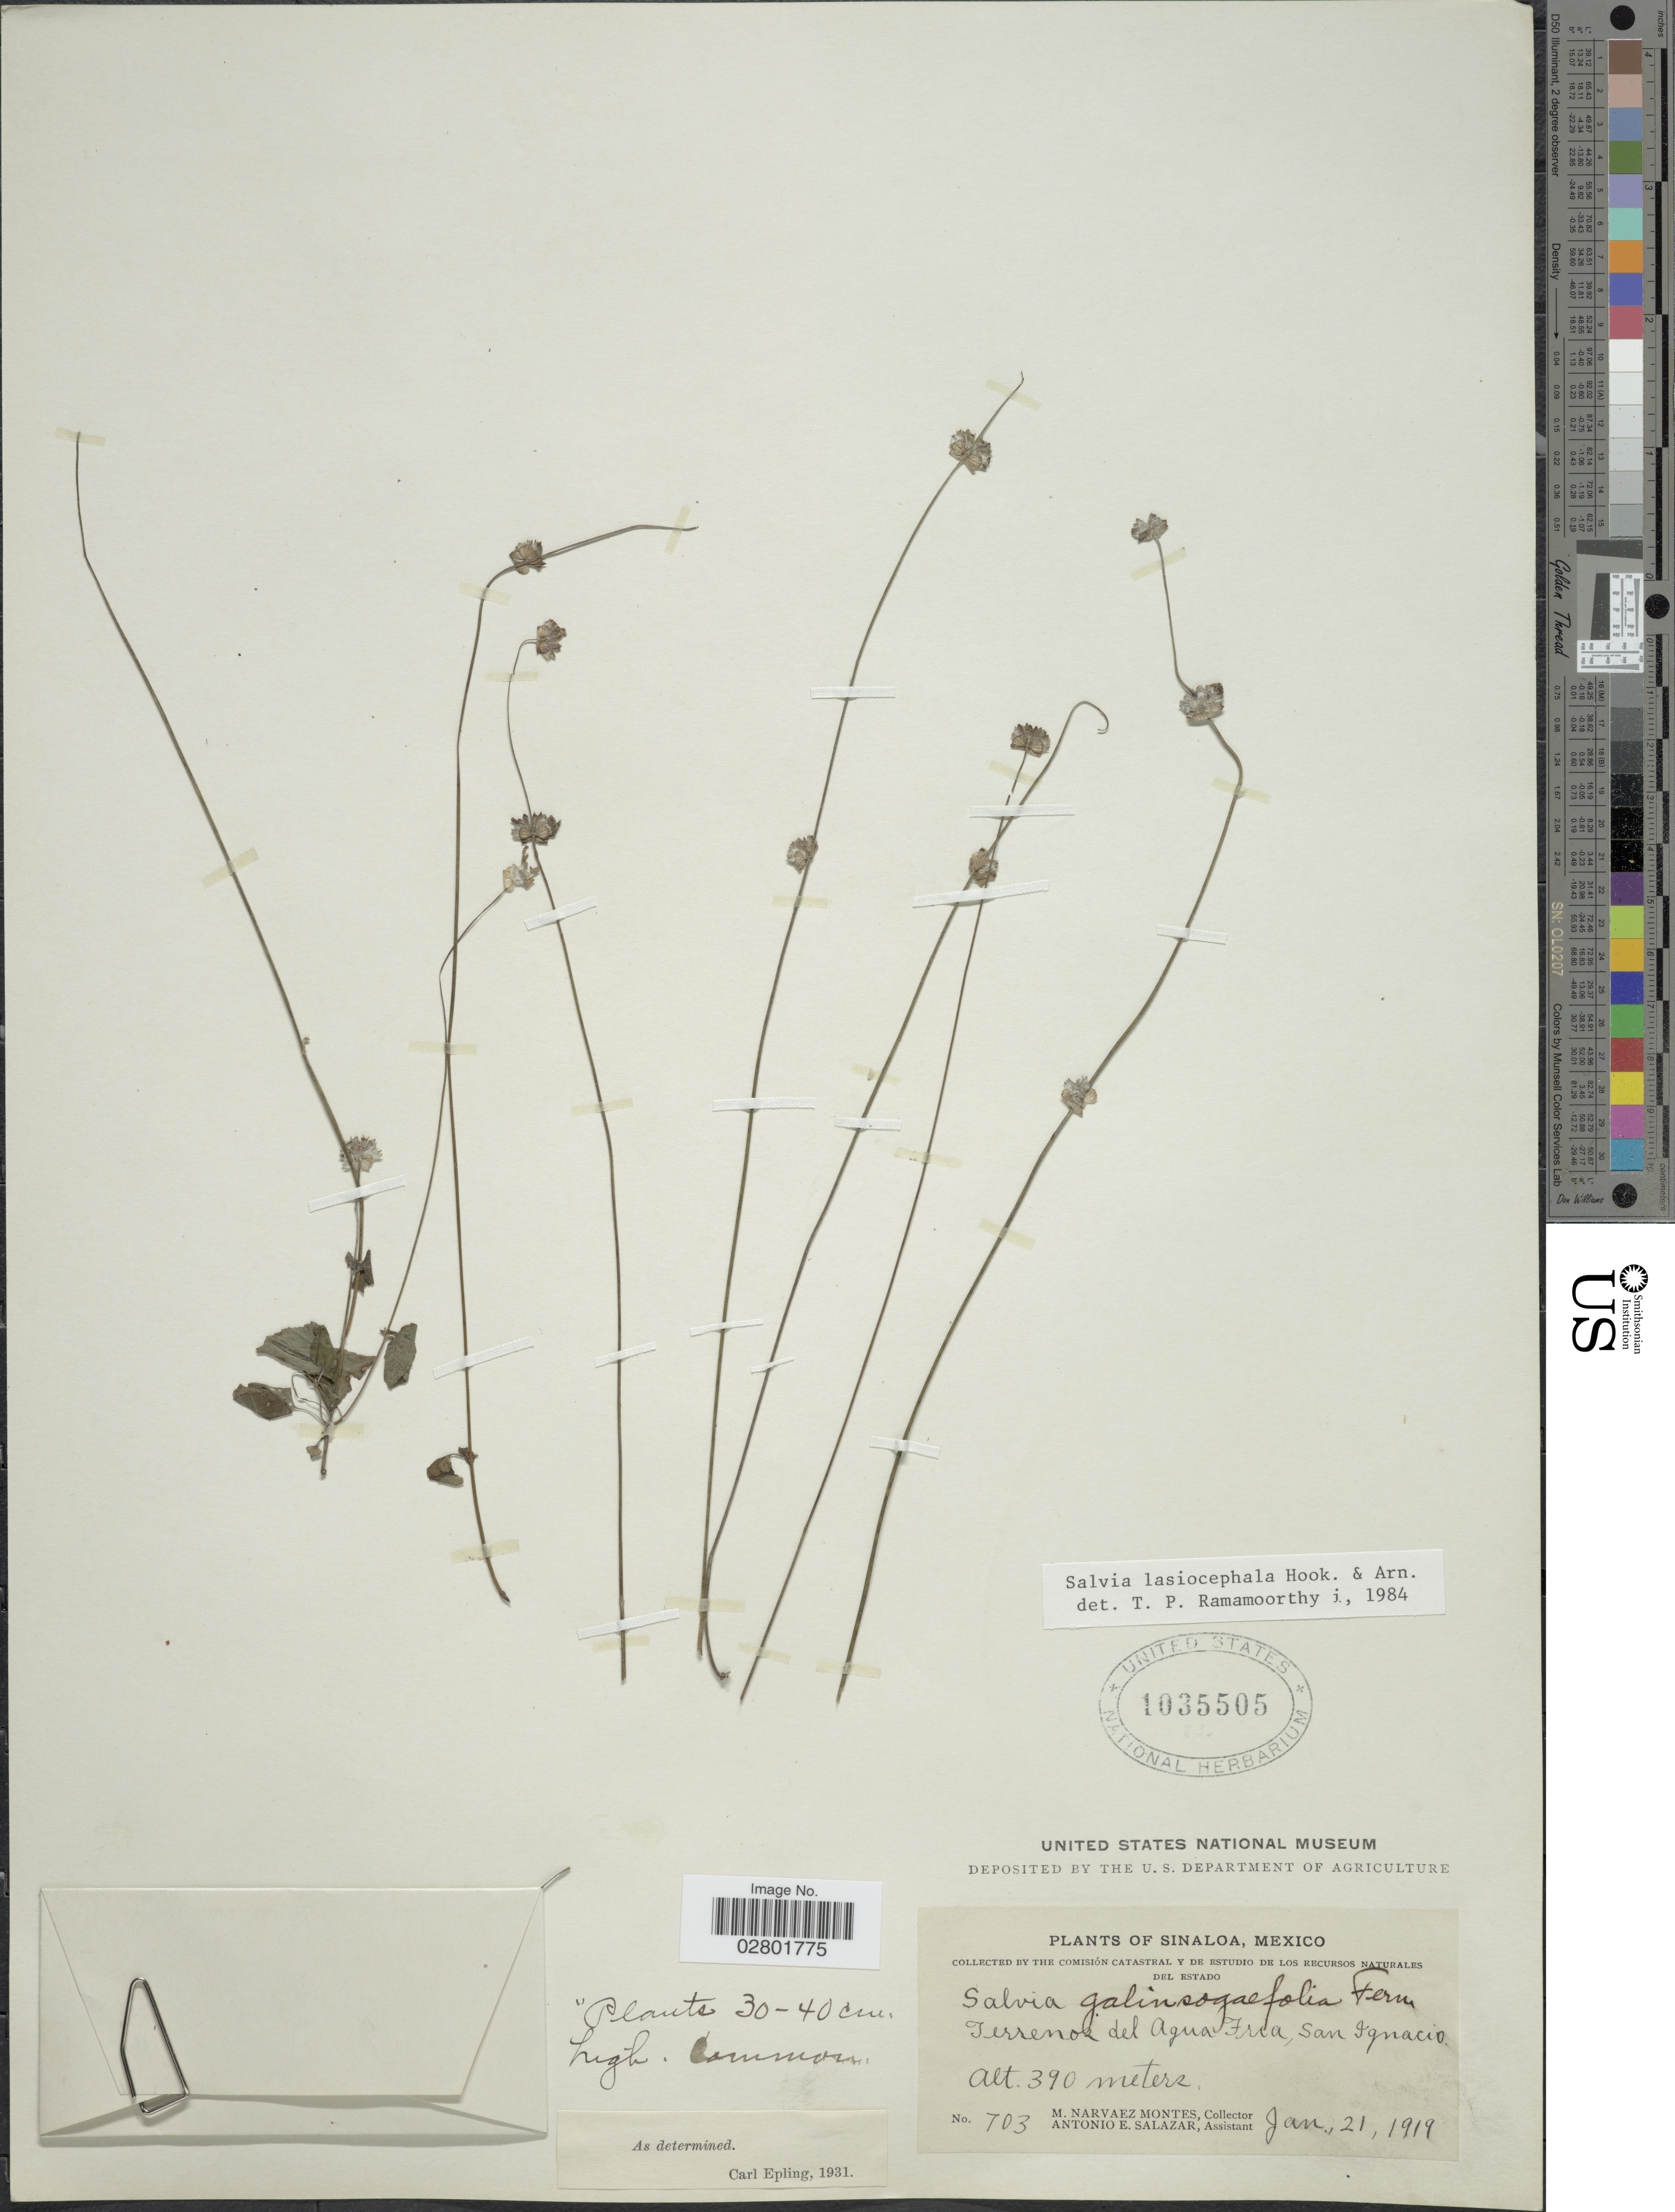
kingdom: Plantae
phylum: Tracheophyta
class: Magnoliopsida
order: Lamiales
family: Lamiaceae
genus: Salvia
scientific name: Salvia lasiocephala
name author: Hook. & Arn.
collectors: M. Navarez Montes & A. E. Salazar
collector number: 703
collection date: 1919-01-21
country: Mexico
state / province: Sinaloa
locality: Terrenos del Agua Fria, San Ignacio.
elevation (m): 390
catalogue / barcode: US 1035505